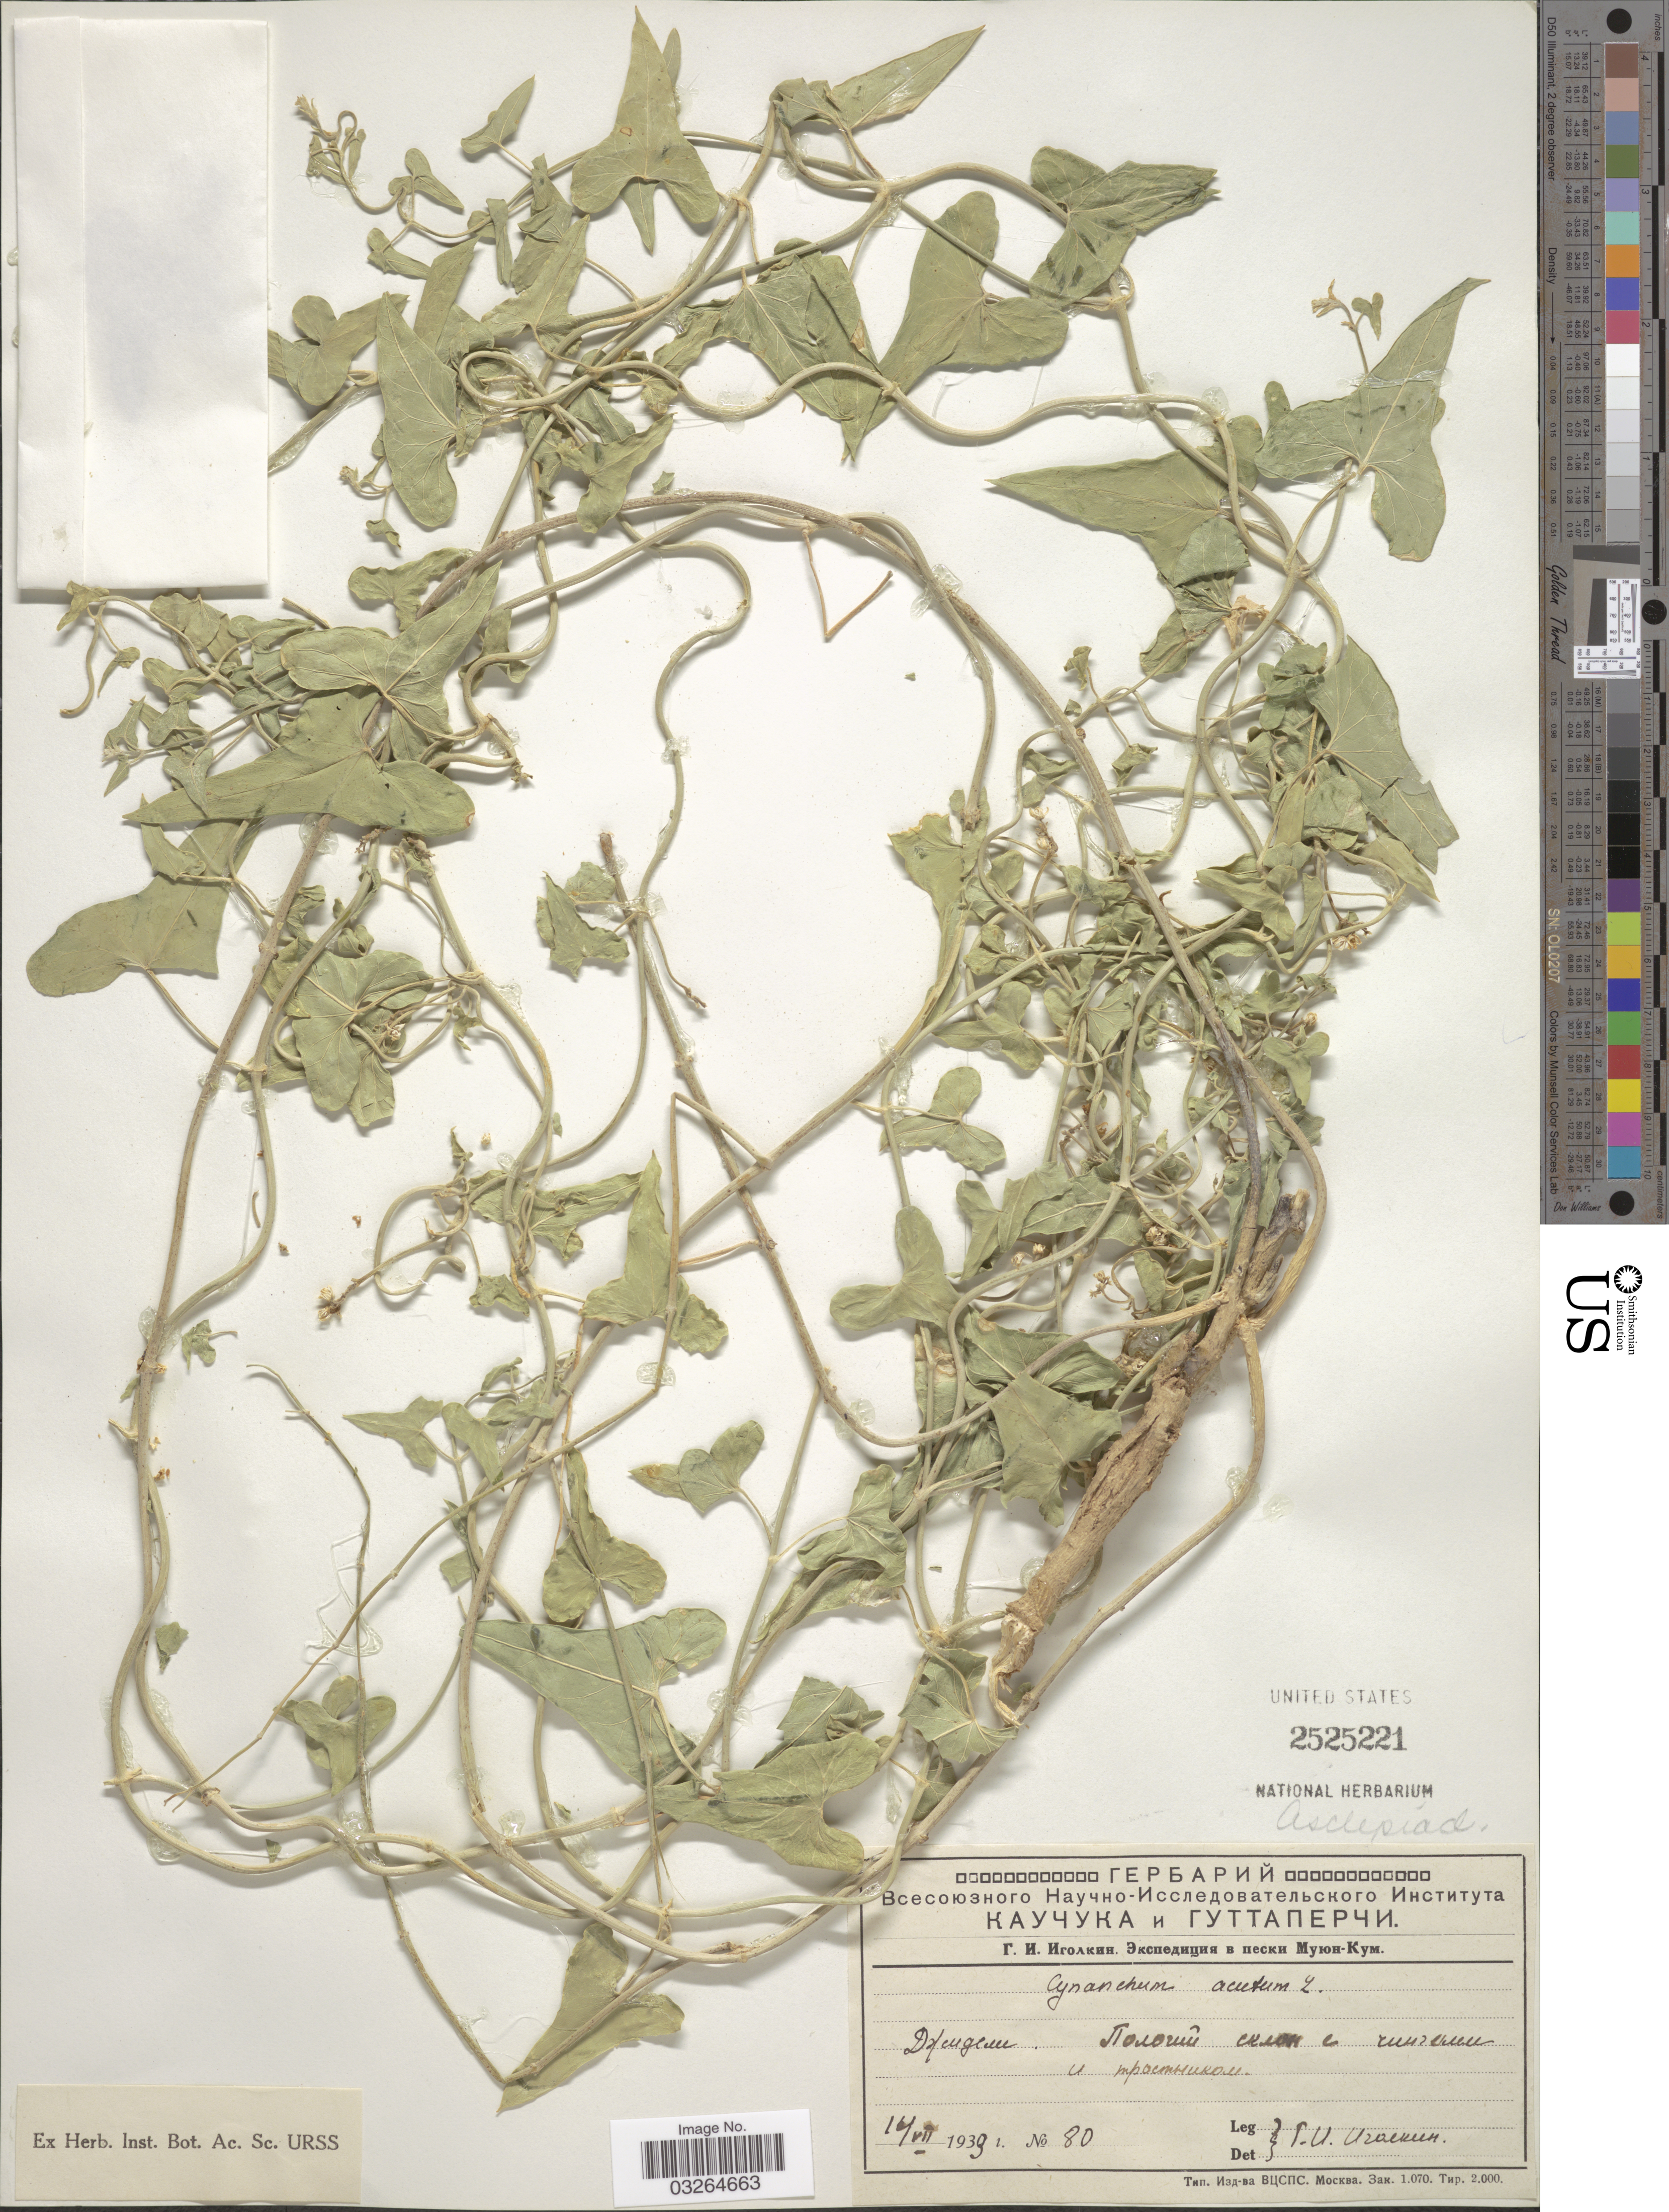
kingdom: Plantae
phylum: Tracheophyta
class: Magnoliopsida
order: Gentianales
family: Apocynaceae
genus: Cynanchum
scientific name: Cynanchum acutum subsp. sibiricum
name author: (Willd.) Rech. f.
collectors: T. Igolkin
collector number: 80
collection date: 1939-07-11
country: Kazakhstan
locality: Muyunkum Desert.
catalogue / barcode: US 2525221